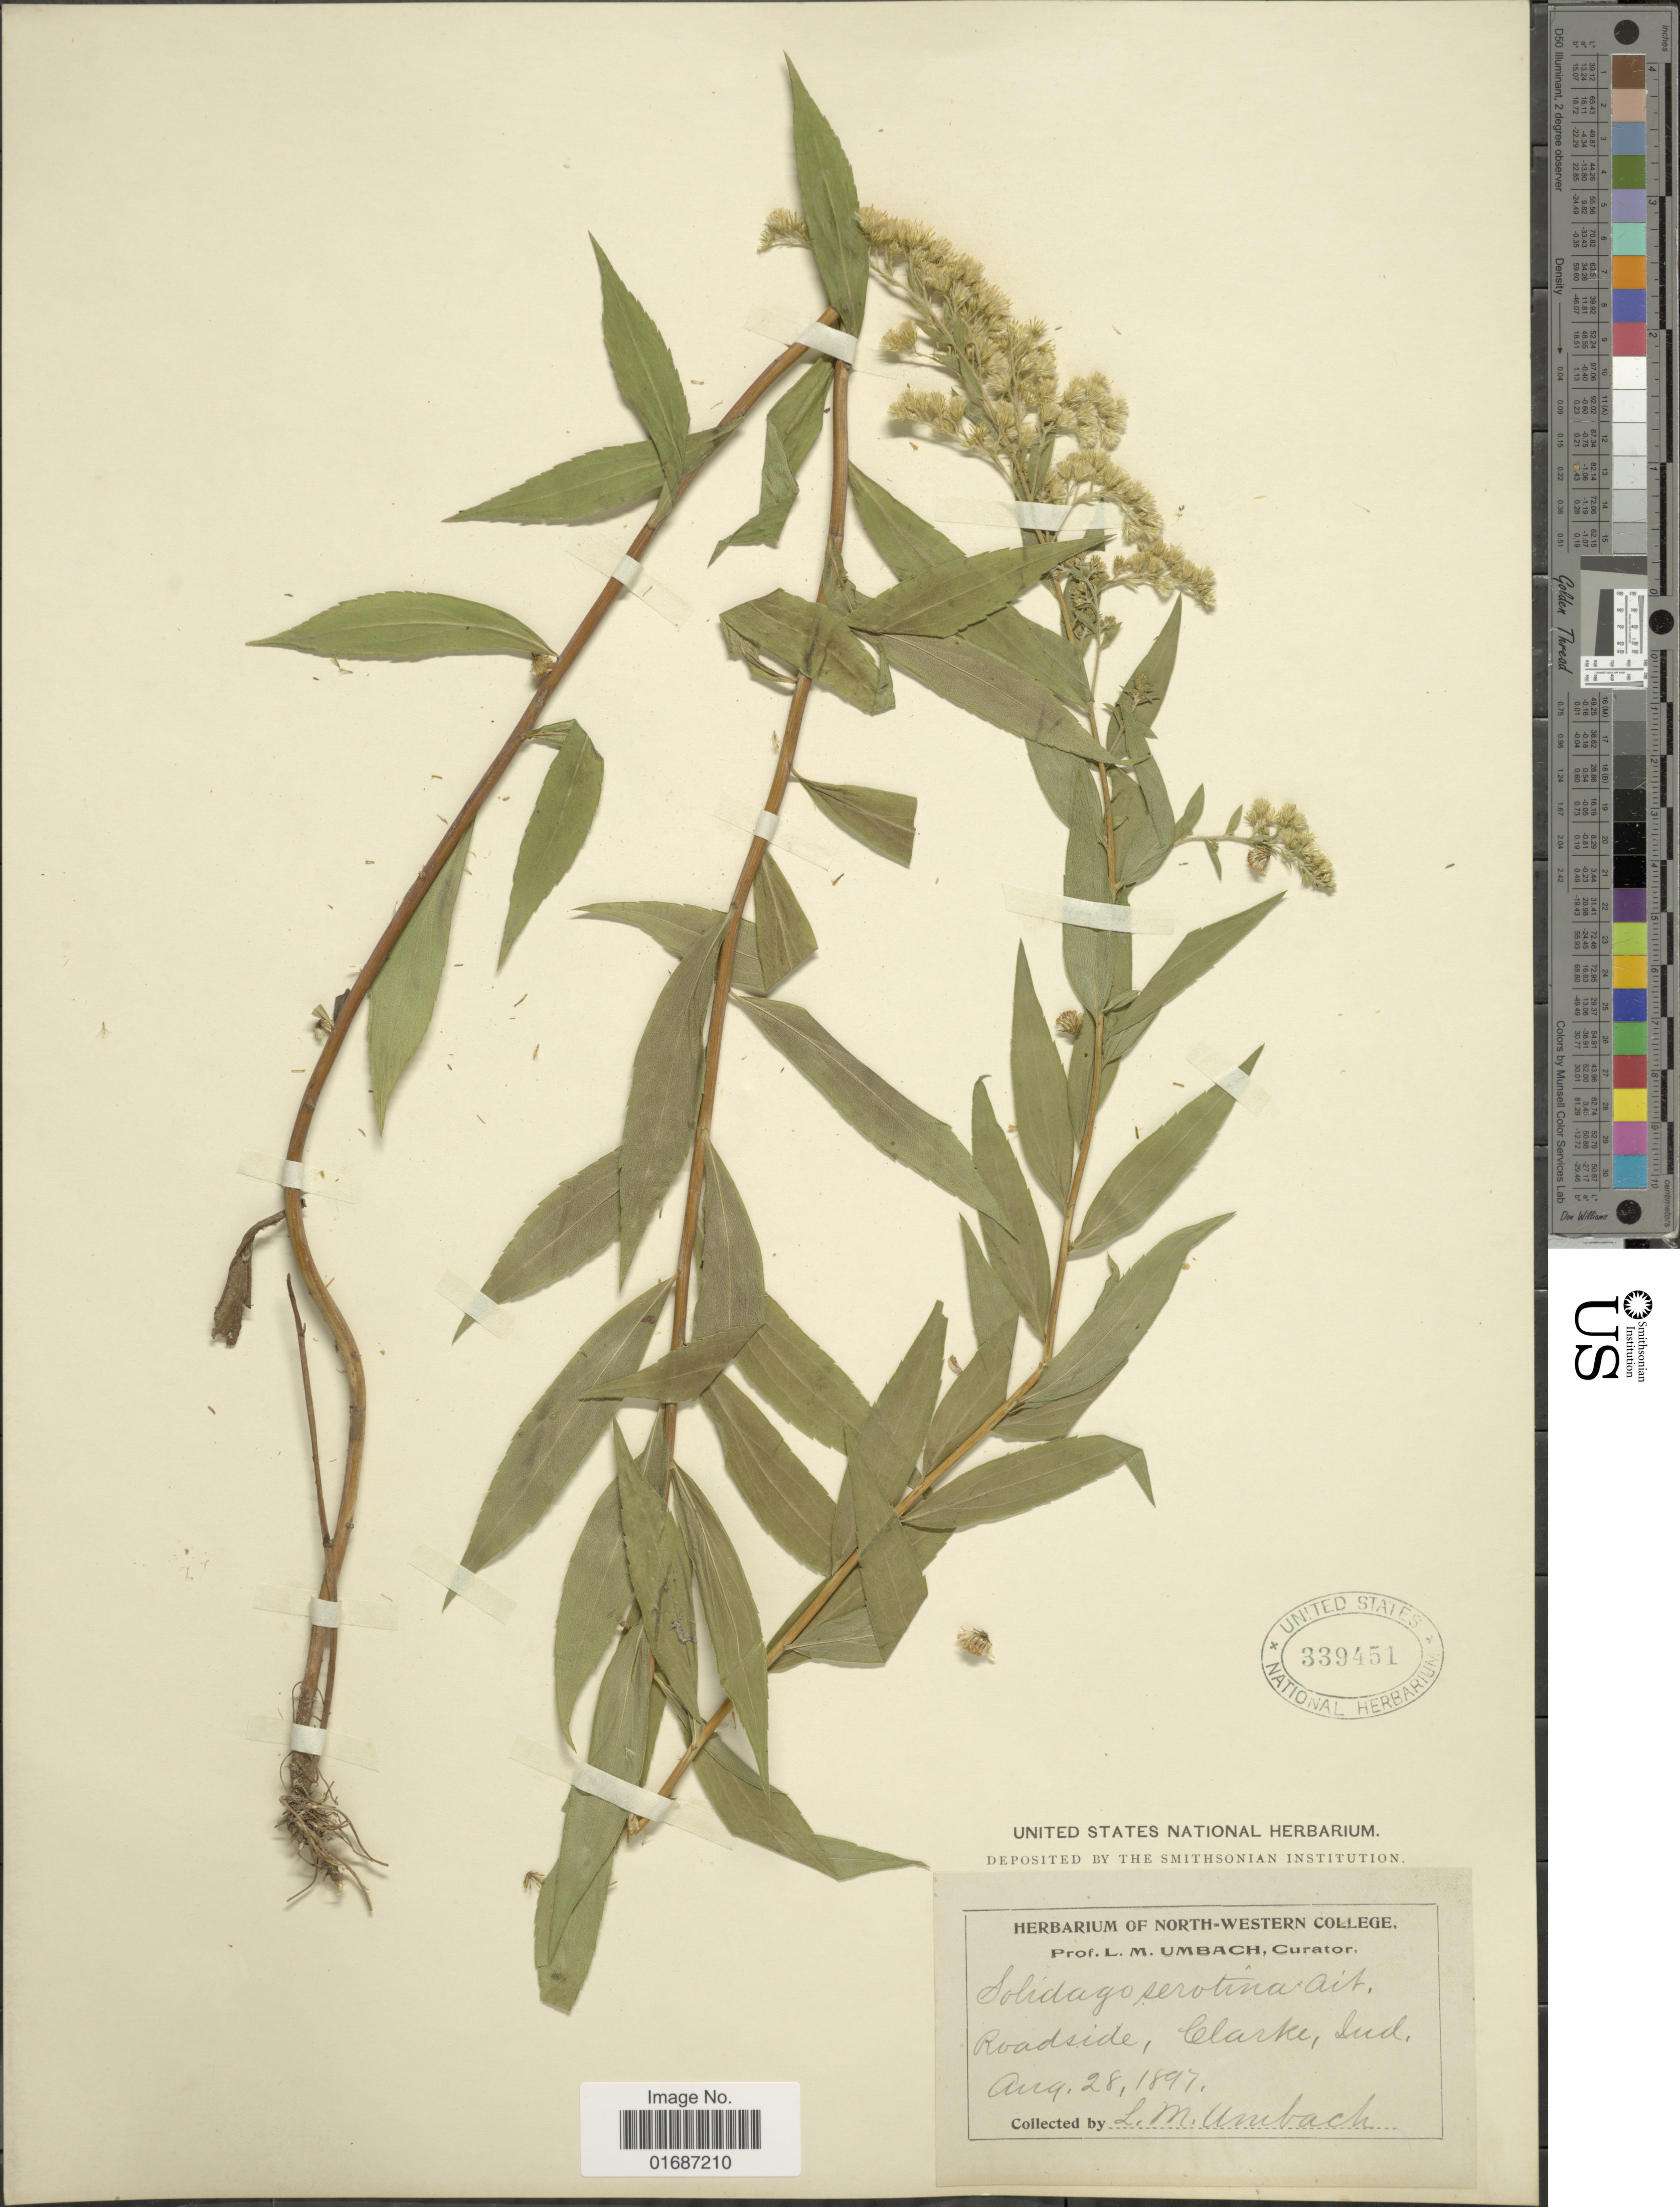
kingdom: Plantae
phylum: Tracheophyta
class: Magnoliopsida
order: Asterales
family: Asteraceae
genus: Solidago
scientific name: Solidago gigantea var. leiophylla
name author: Fernald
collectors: L. M. Umbach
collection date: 1897-08-28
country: United States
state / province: Indiana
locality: Roadside, Clarke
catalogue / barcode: US 339451